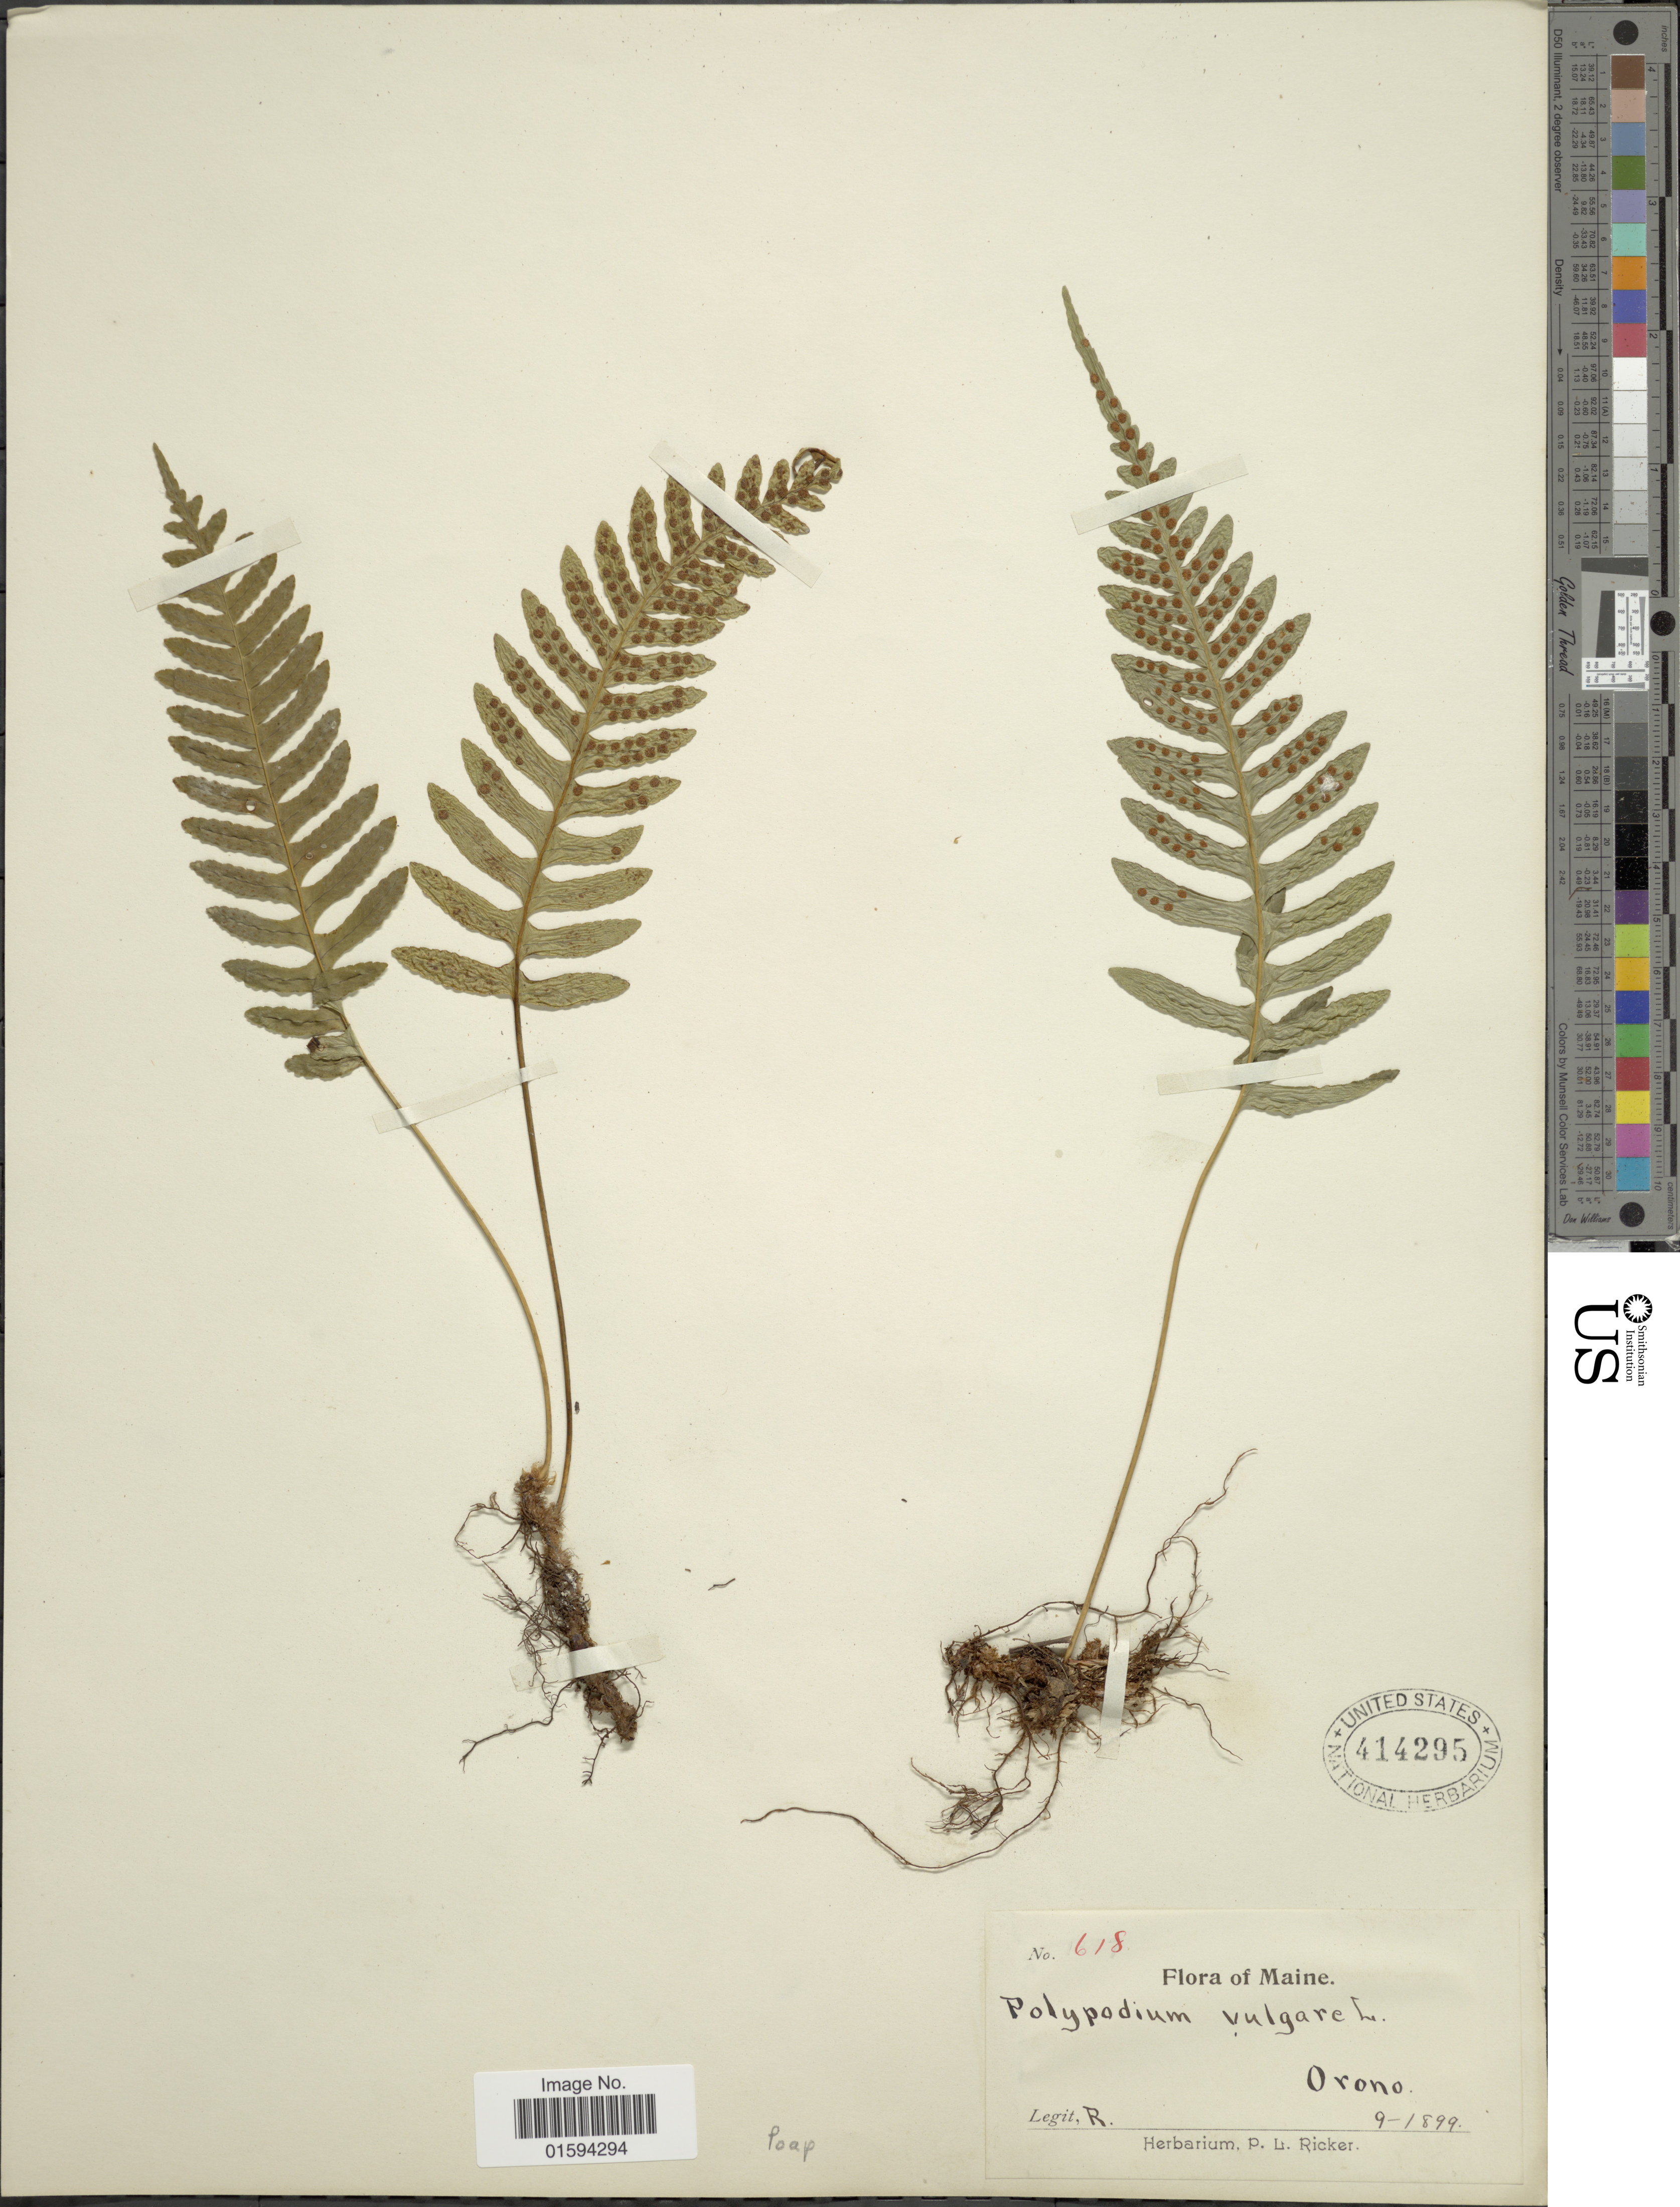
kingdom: Plantae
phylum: Tracheophyta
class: Polypodiopsida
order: Polypodiales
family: Polypodiaceae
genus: Polypodium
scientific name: Polypodium appalachianum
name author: Haufler & Windham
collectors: P. Ricker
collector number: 618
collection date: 1899-09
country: United States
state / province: Maine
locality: Orono.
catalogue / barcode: US 414295